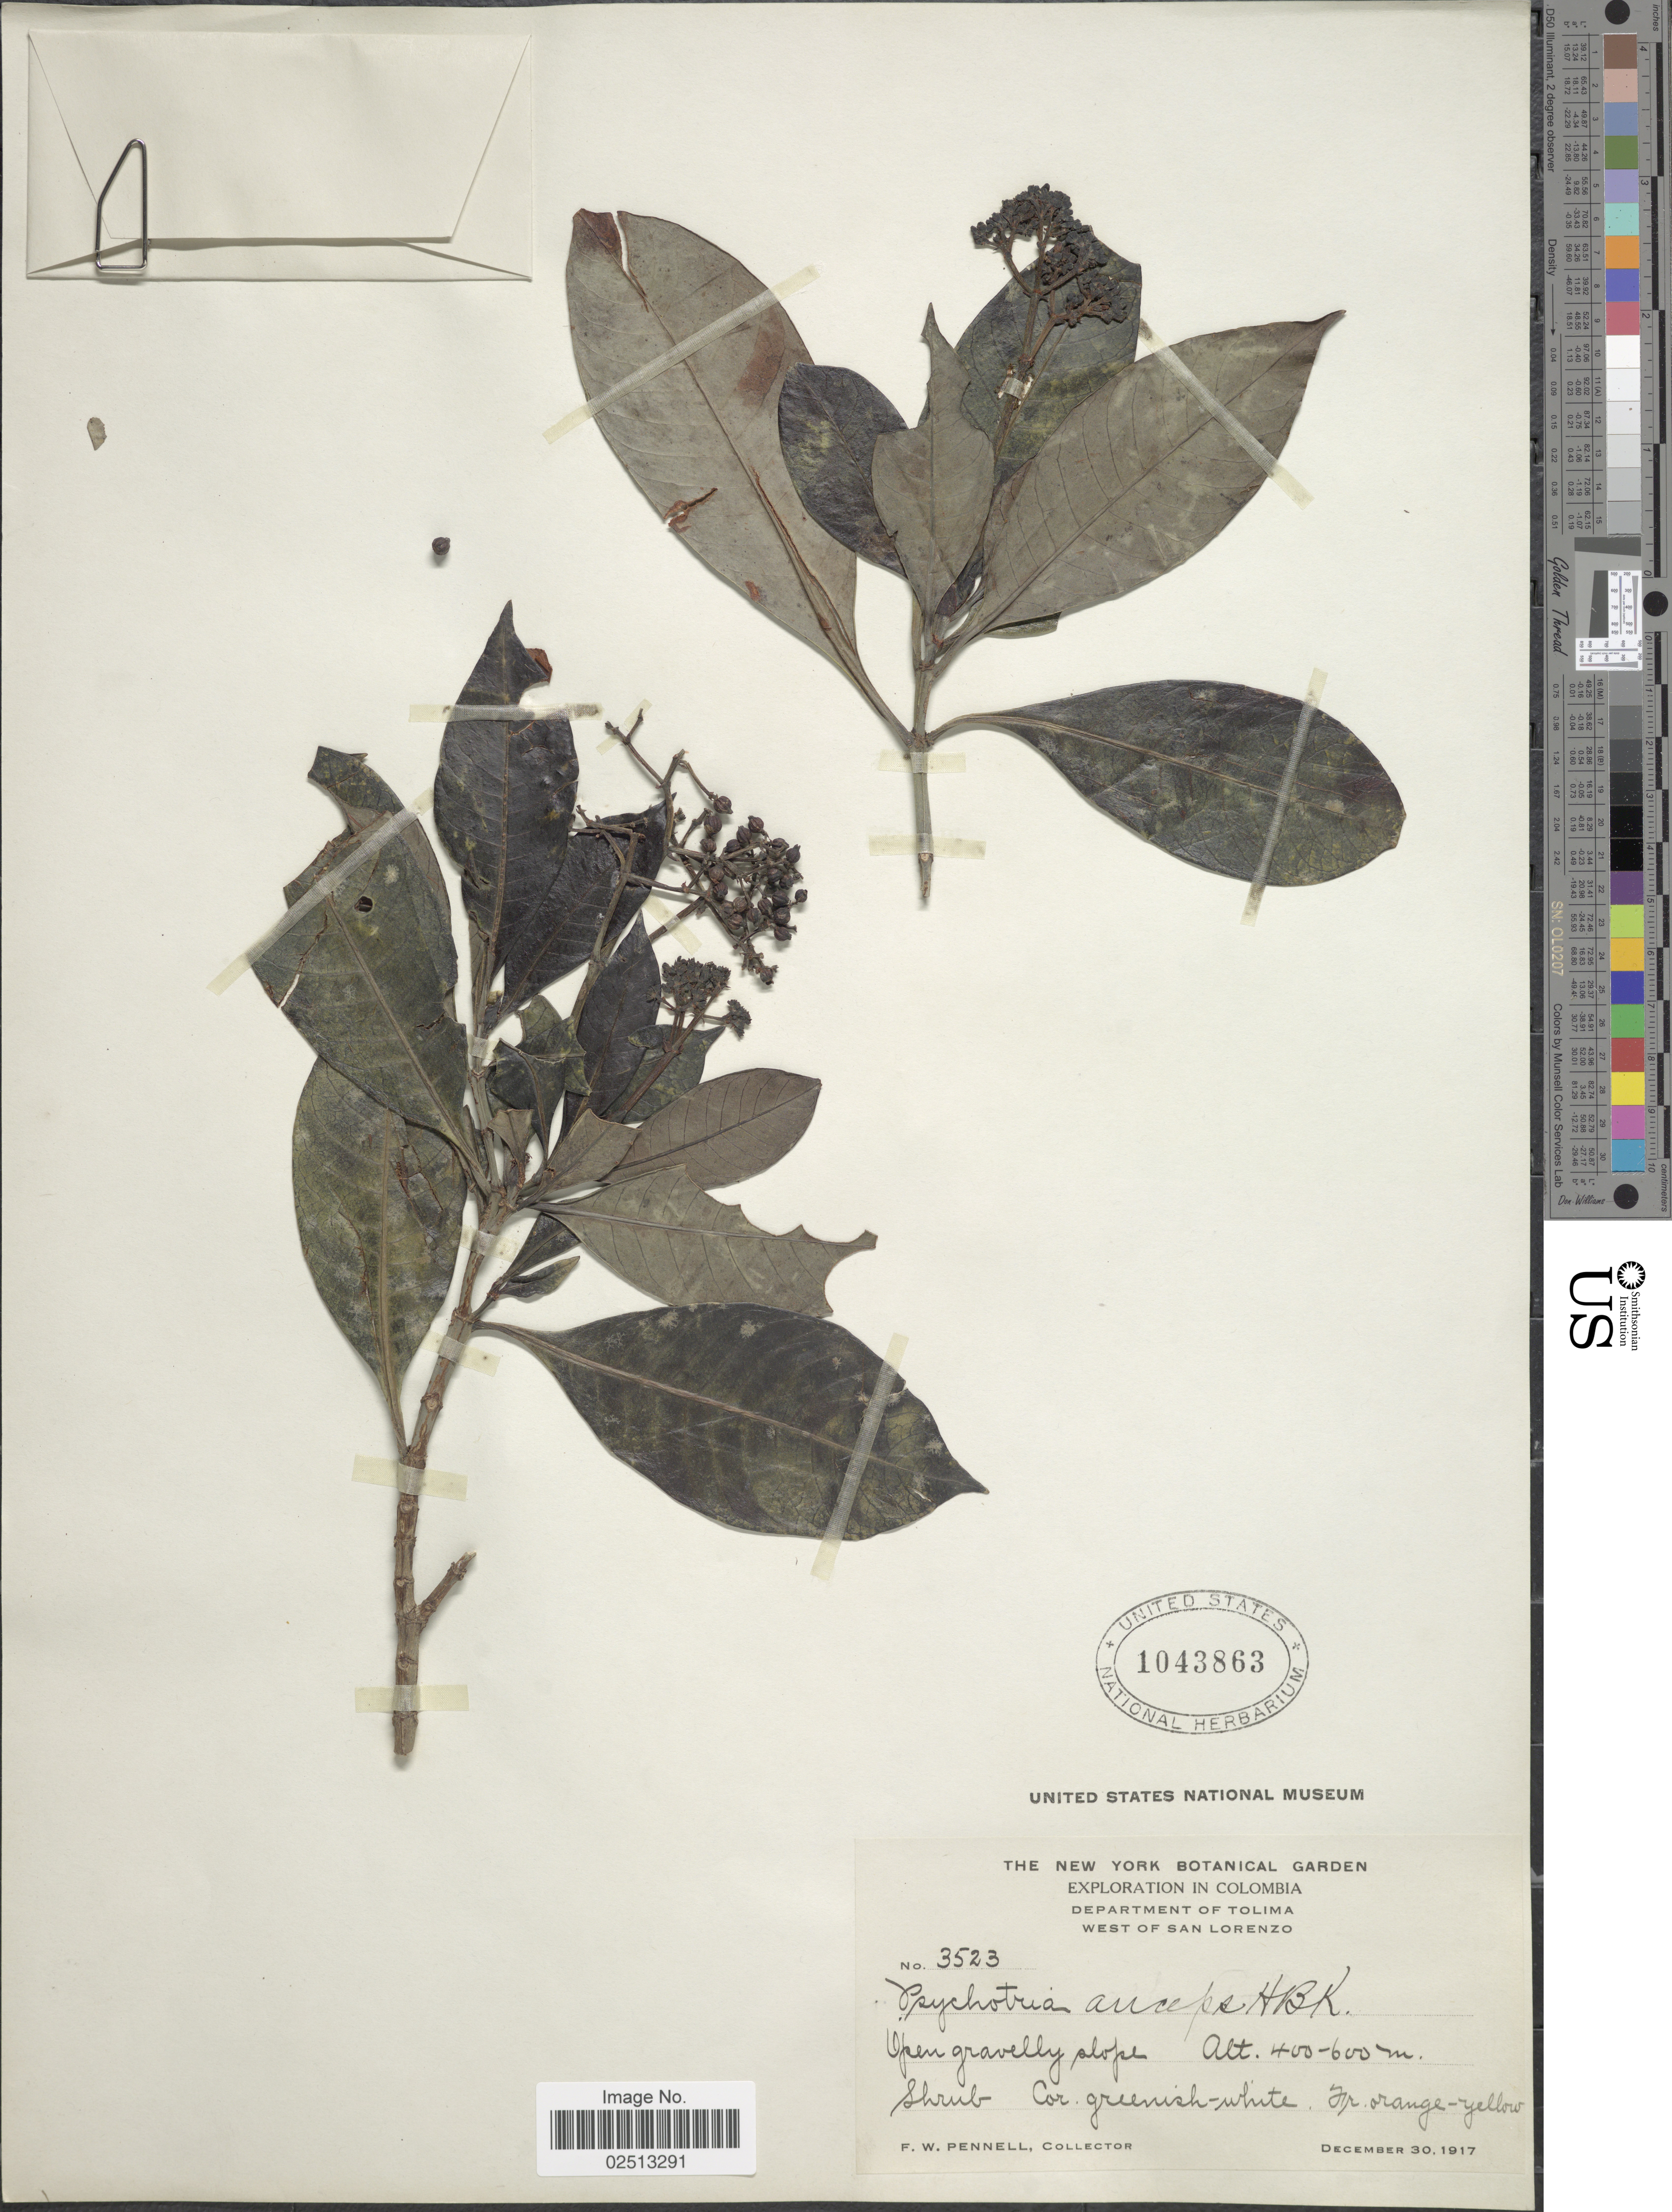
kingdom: Plantae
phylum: Tracheophyta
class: Magnoliopsida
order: Gentianales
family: Rubiaceae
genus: Psychotria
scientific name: Psychotria anceps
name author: Kunth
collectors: F. W. Pennell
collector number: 3523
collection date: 1917-12-30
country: Colombia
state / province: Tolima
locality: Department of Tolima. West of San Lorenzo.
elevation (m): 400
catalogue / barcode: US 1043863